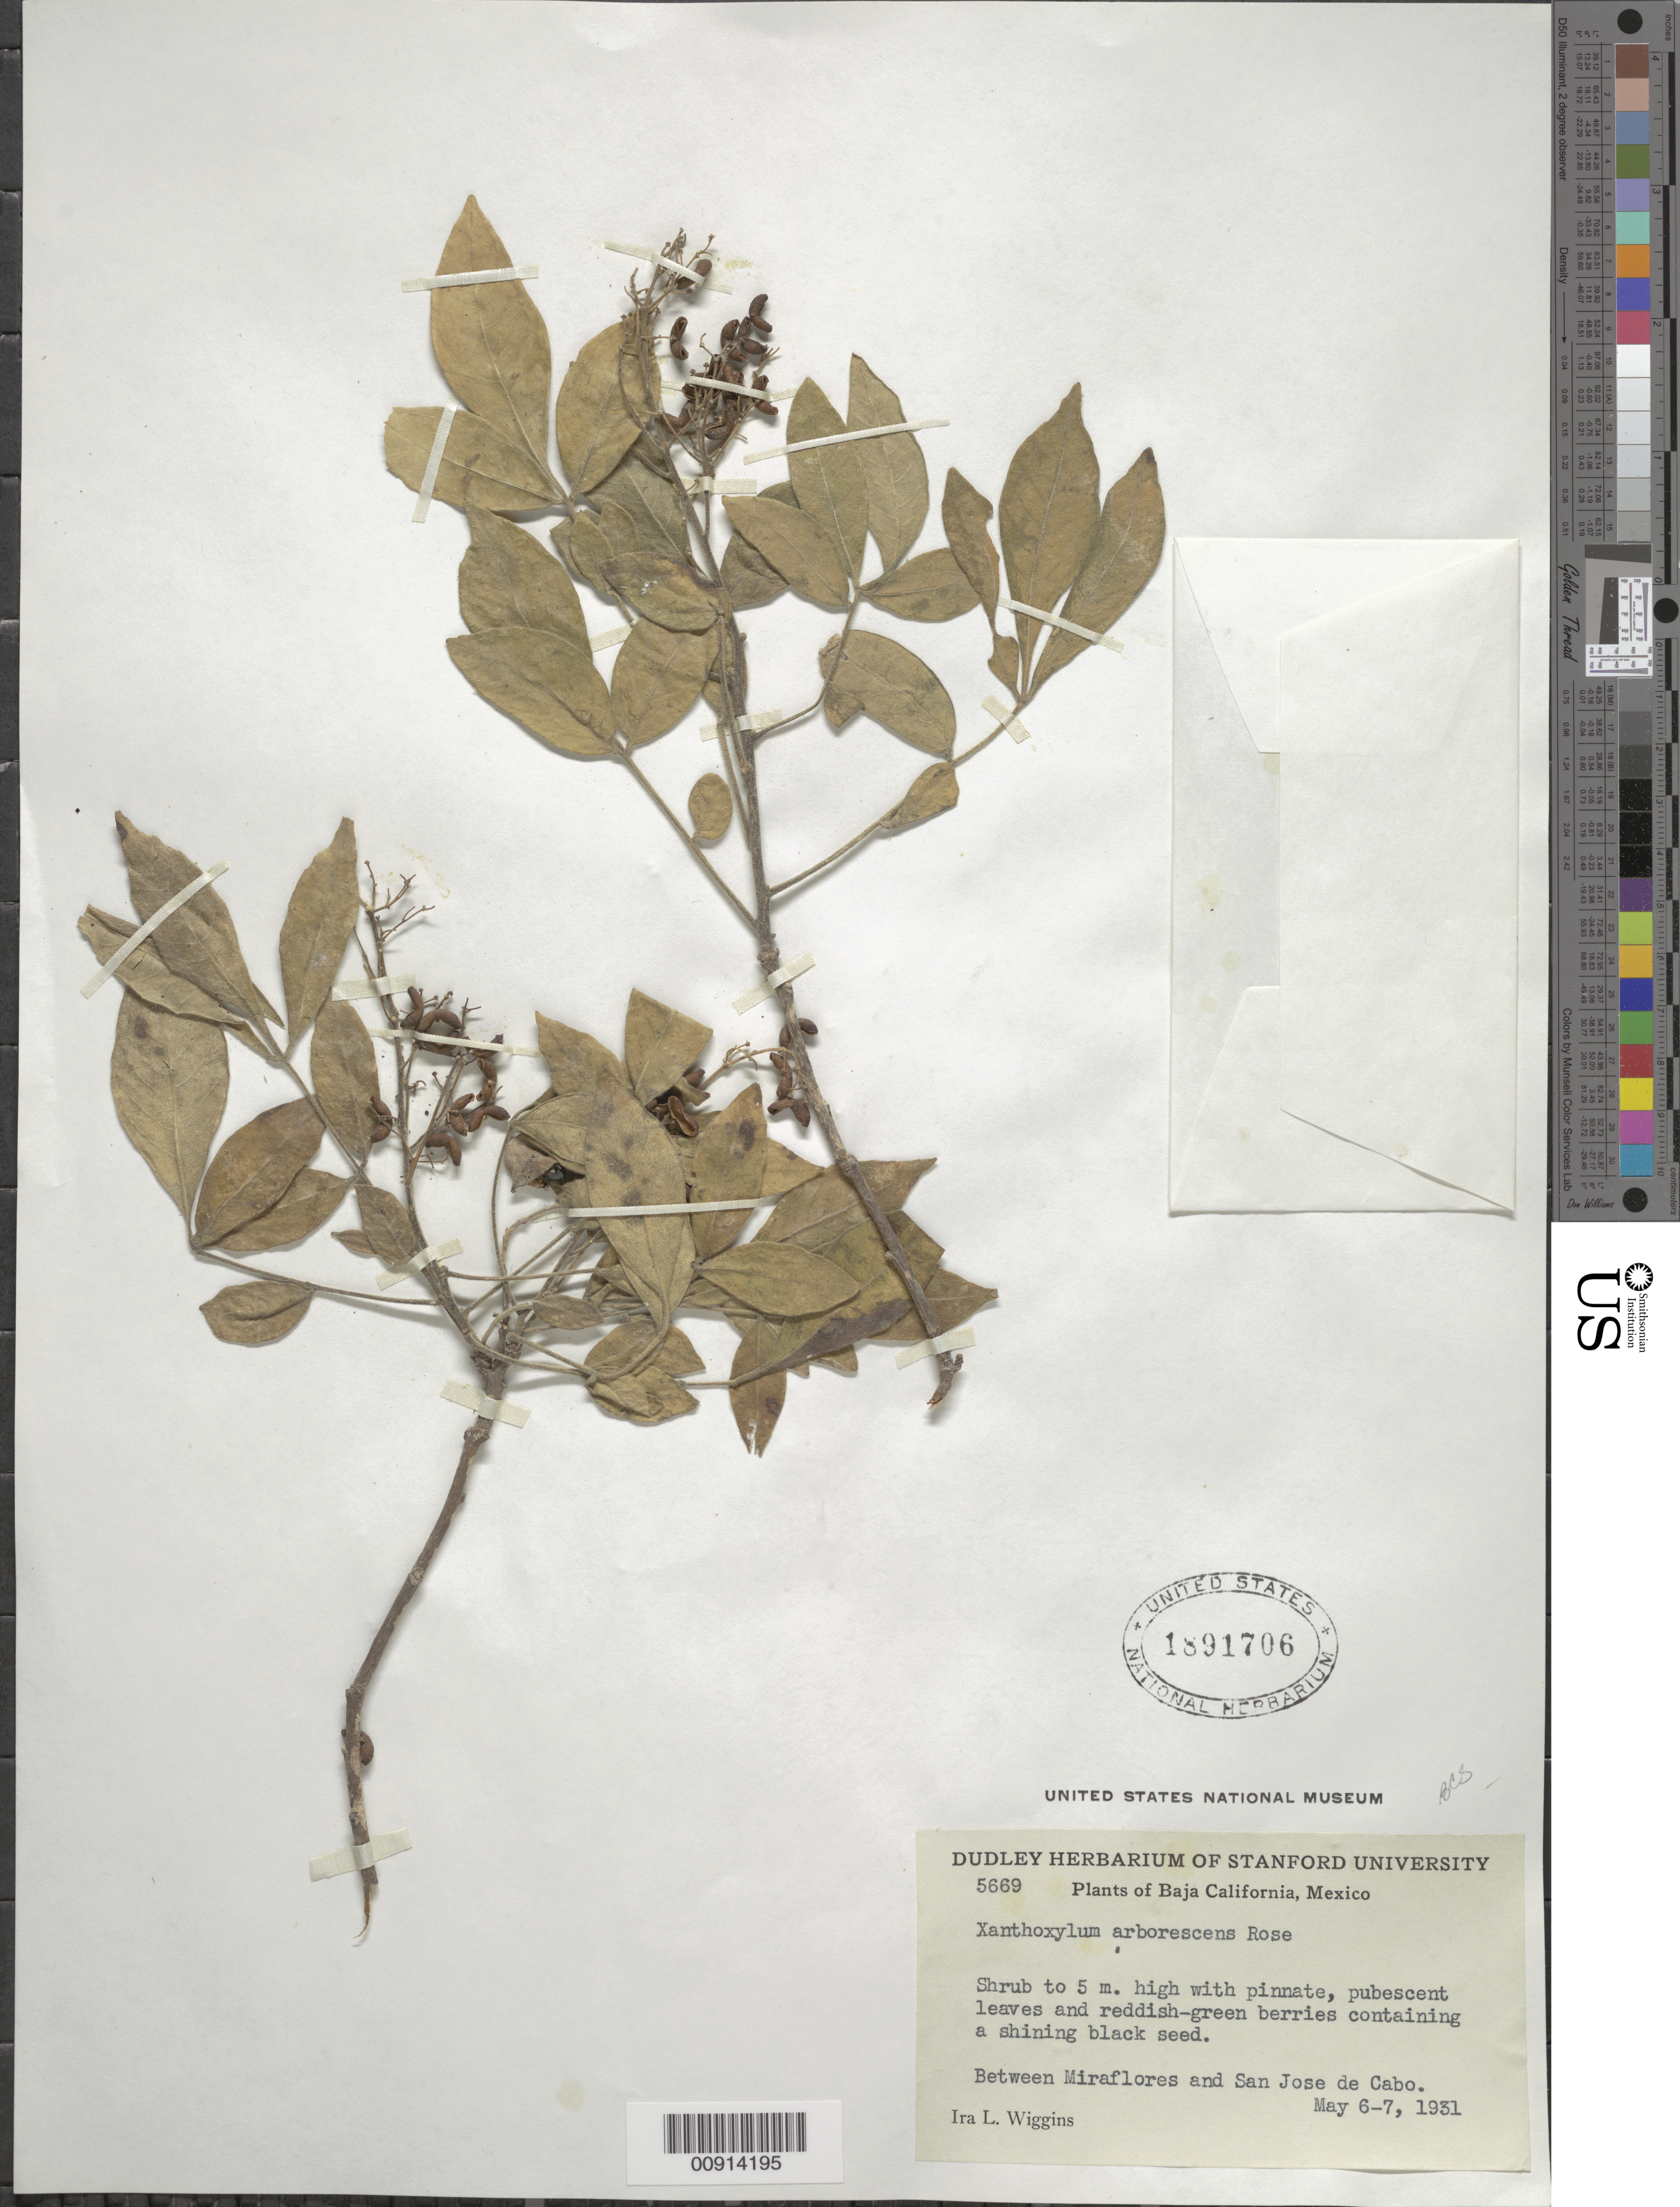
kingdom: Plantae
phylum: Tracheophyta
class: Magnoliopsida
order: Sapindales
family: Rutaceae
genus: Zanthoxylum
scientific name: Zanthoxylum arborescens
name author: Rose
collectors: I. L. Wiggins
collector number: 5669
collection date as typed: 06 May 1931 to 07 May 1931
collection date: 1931-05-06/1931-05-07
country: Mexico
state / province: Baja California Sur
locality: Between Miraflores and San José del Cabo.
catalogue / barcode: US 1891706